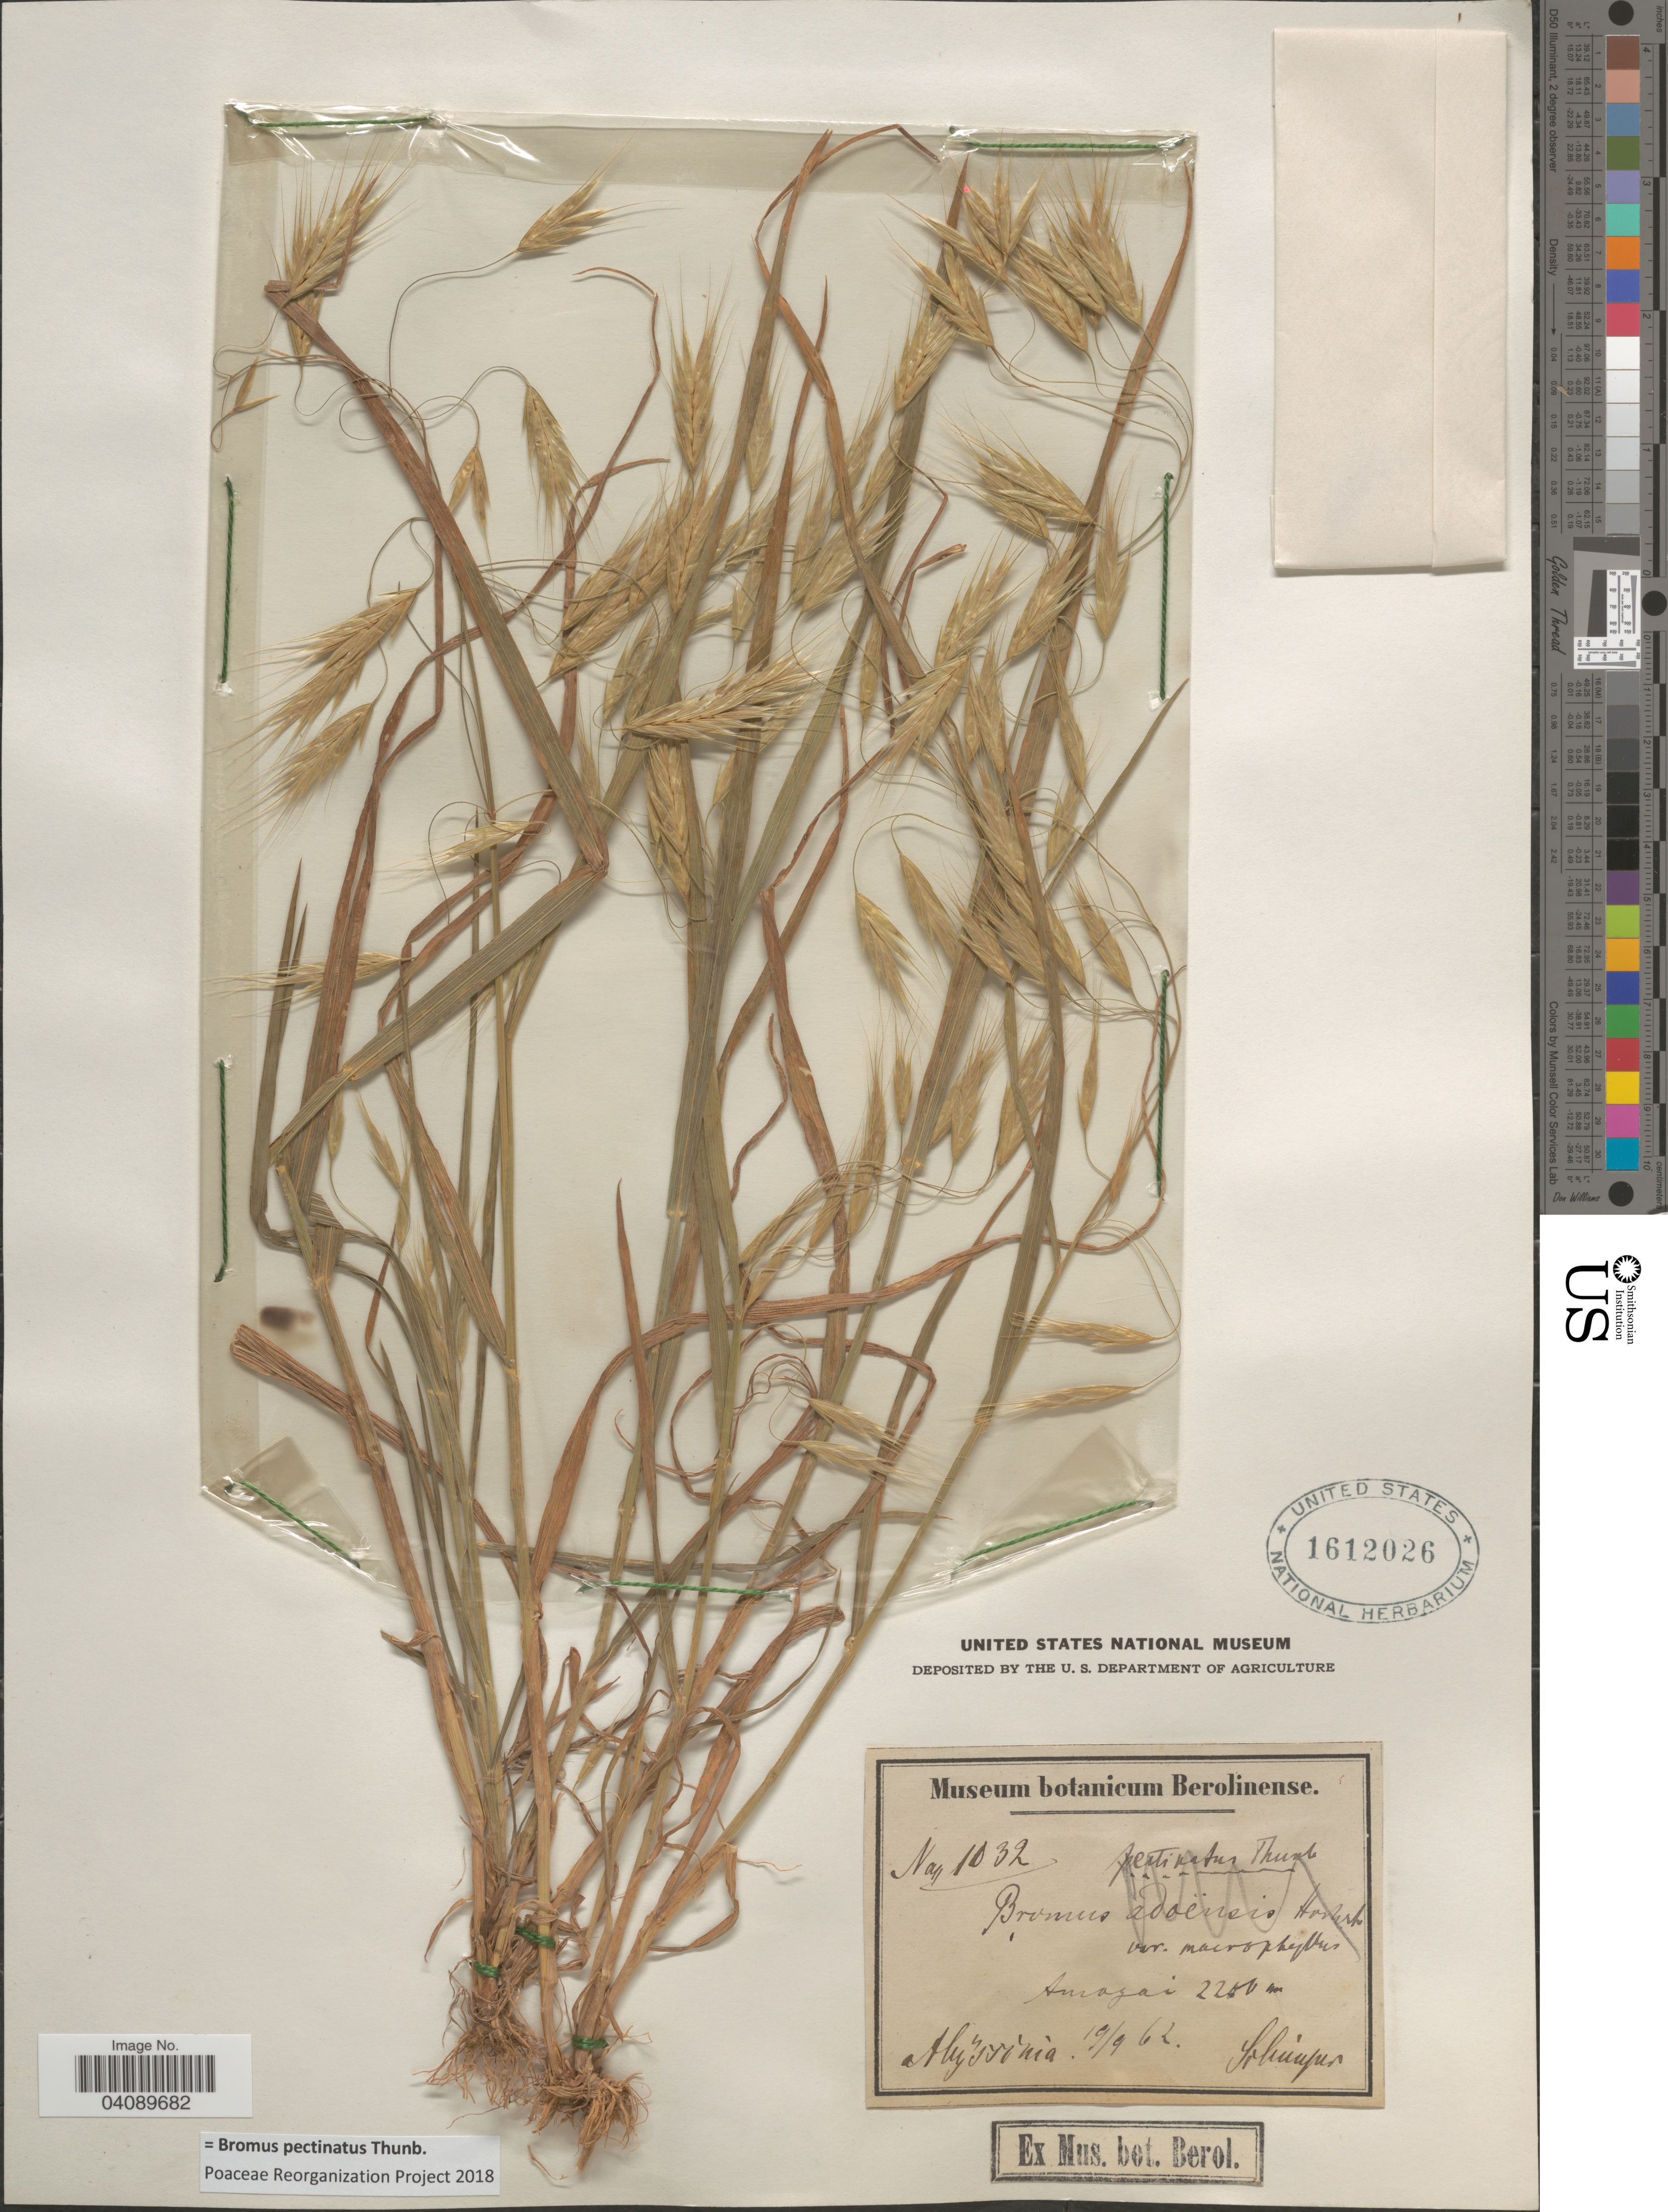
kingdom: Plantae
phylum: Tracheophyta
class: Liliopsida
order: Poales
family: Poaceae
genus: Bromus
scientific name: Bromus pectinatus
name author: Thunb.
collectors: -. Schimper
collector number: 1032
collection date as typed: Transcribed d/m/y: 19/9/62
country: Ethiopia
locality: Amagai. Abyssinia.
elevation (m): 2200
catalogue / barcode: US 1612026